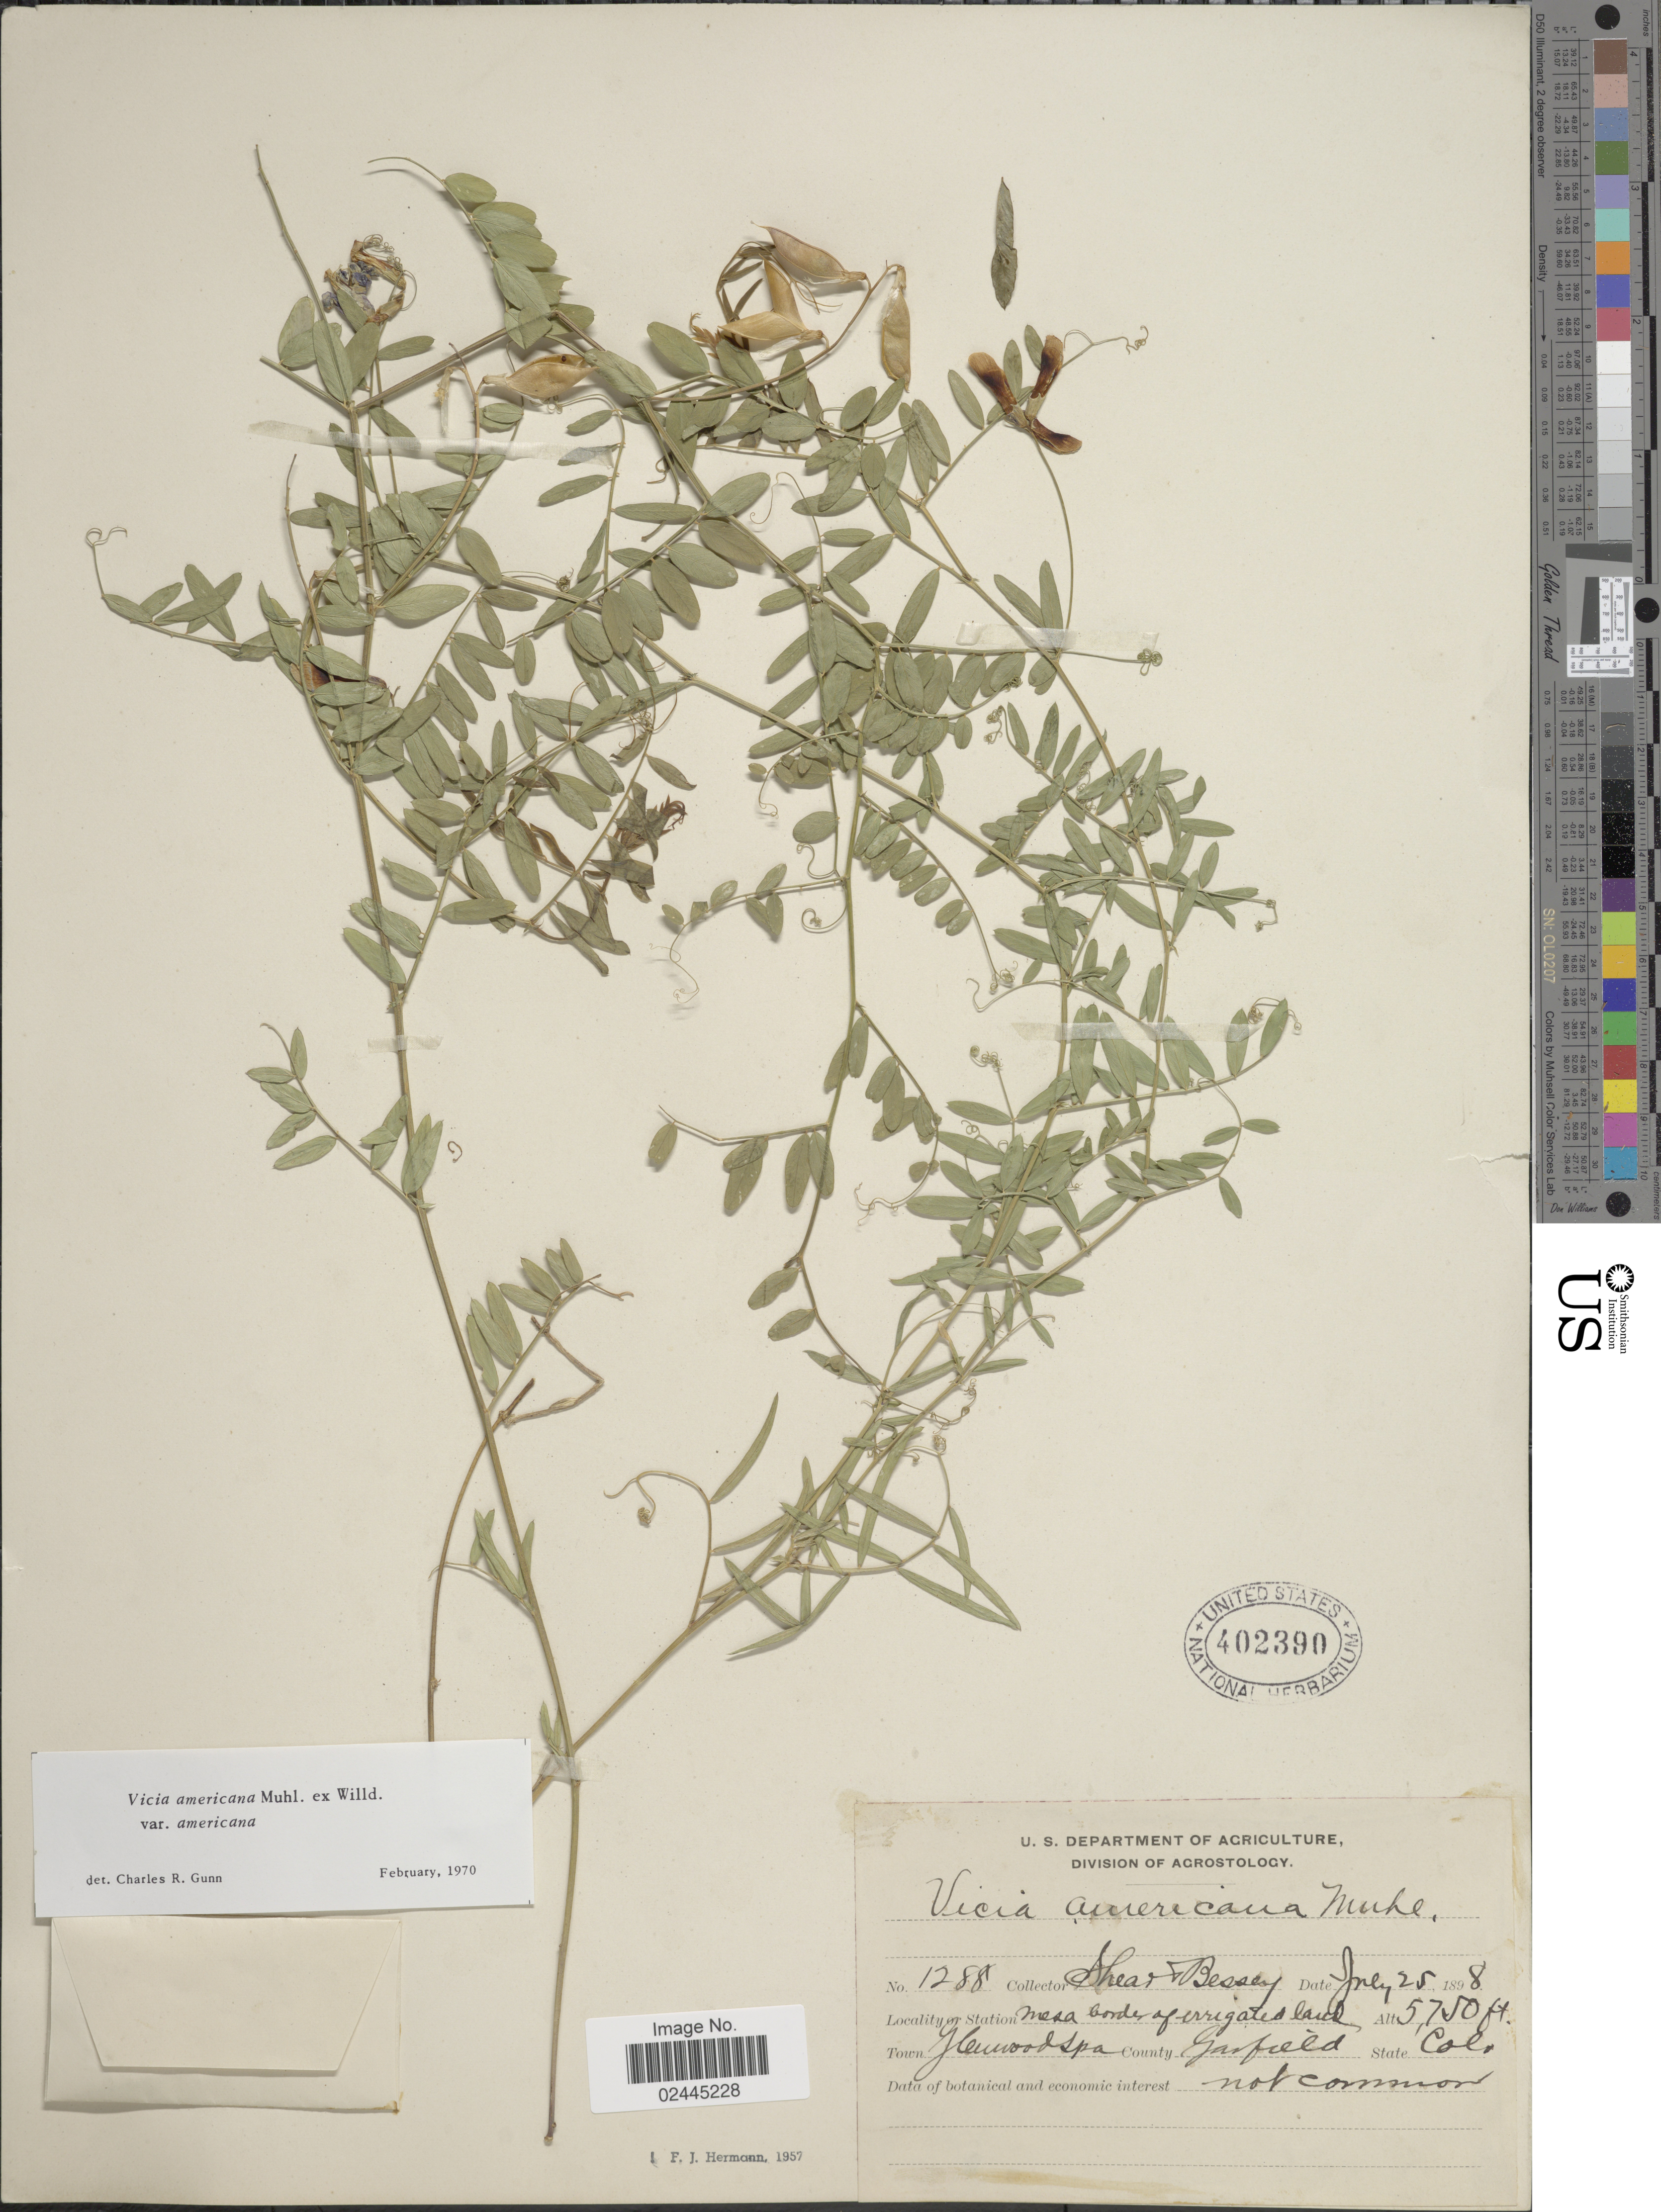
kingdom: Plantae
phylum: Tracheophyta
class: Magnoliopsida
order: Fabales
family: Fabaceae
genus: Vicia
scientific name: Vicia americana var. americana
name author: Muhl. ex Willd.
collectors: -- Shear & -. Bessey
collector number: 1288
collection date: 1898-07-25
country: United States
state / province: Colorado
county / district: Garfield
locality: Mesa borders of irrigated land. Town Glenwood spa. County Garfield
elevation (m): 1753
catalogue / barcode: US 402390